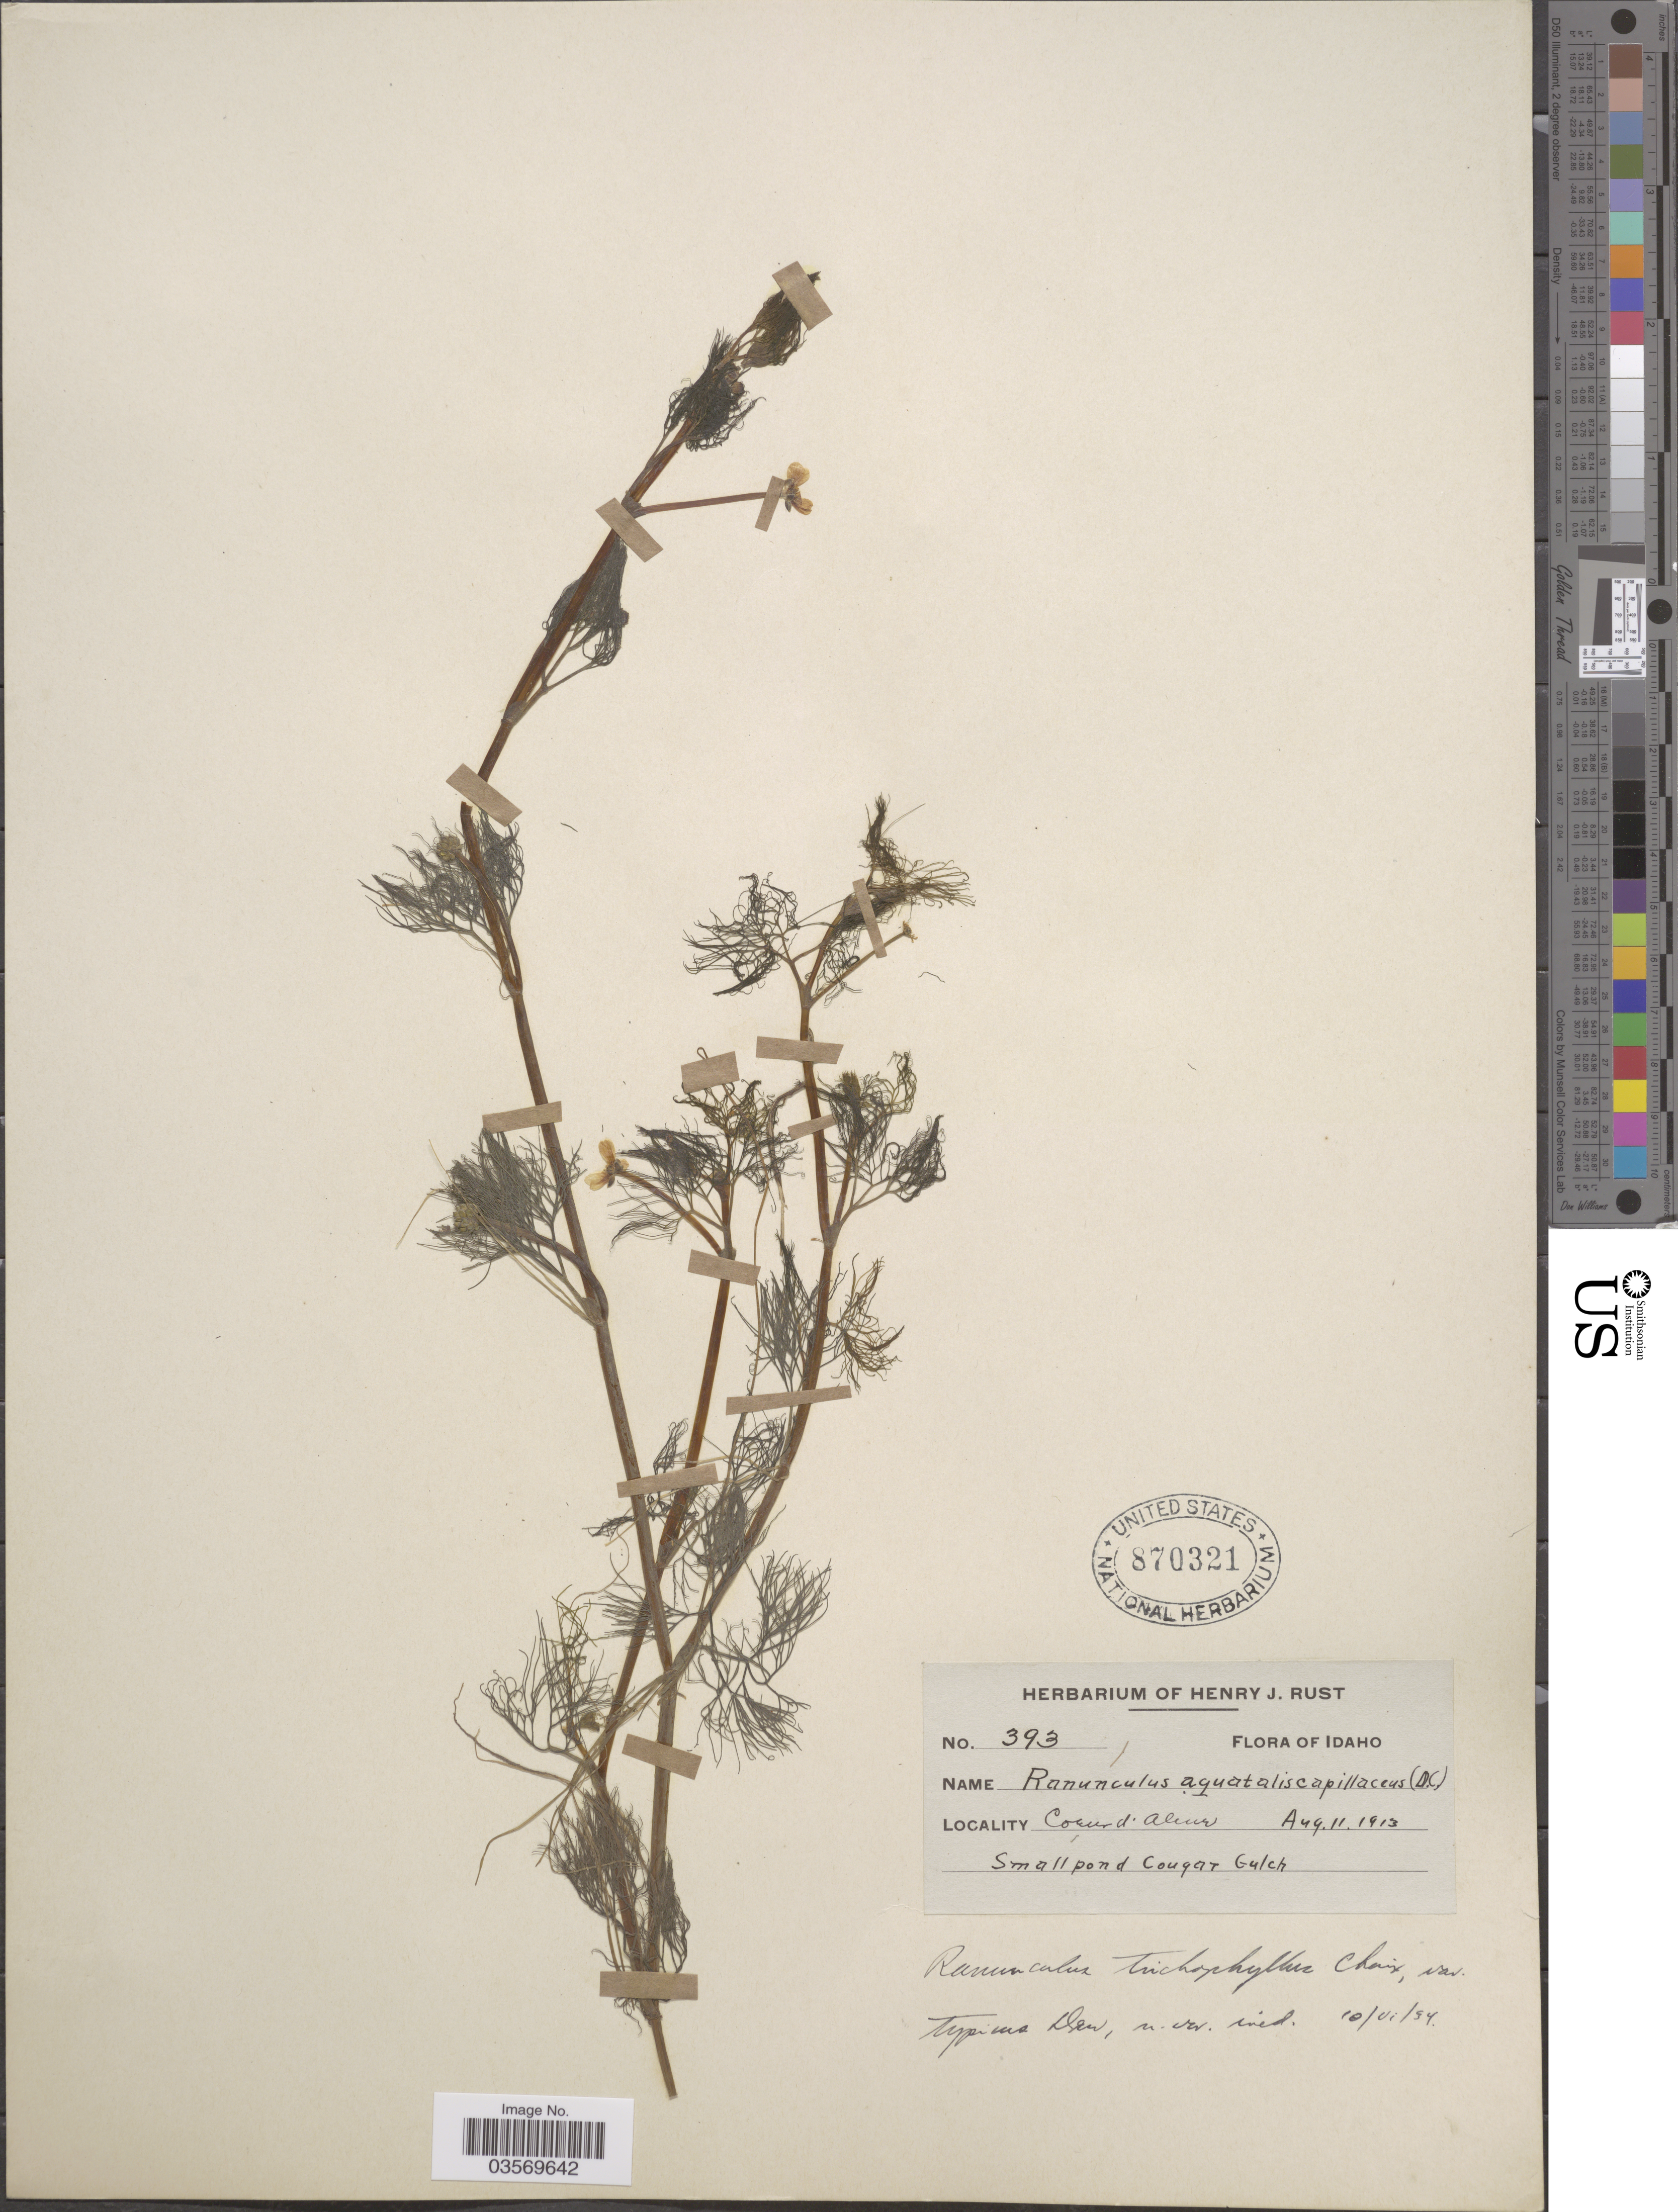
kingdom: Plantae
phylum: Tracheophyta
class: Magnoliopsida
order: Ranunculales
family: Ranunculaceae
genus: Ranunculus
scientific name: Ranunculus trichophyllus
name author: Chaix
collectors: ex herb. Henry J. Rust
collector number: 393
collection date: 1913-08-11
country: United States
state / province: Idaho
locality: Coeur d'Alene. Small pond Cougar Gulch.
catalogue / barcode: US 870321